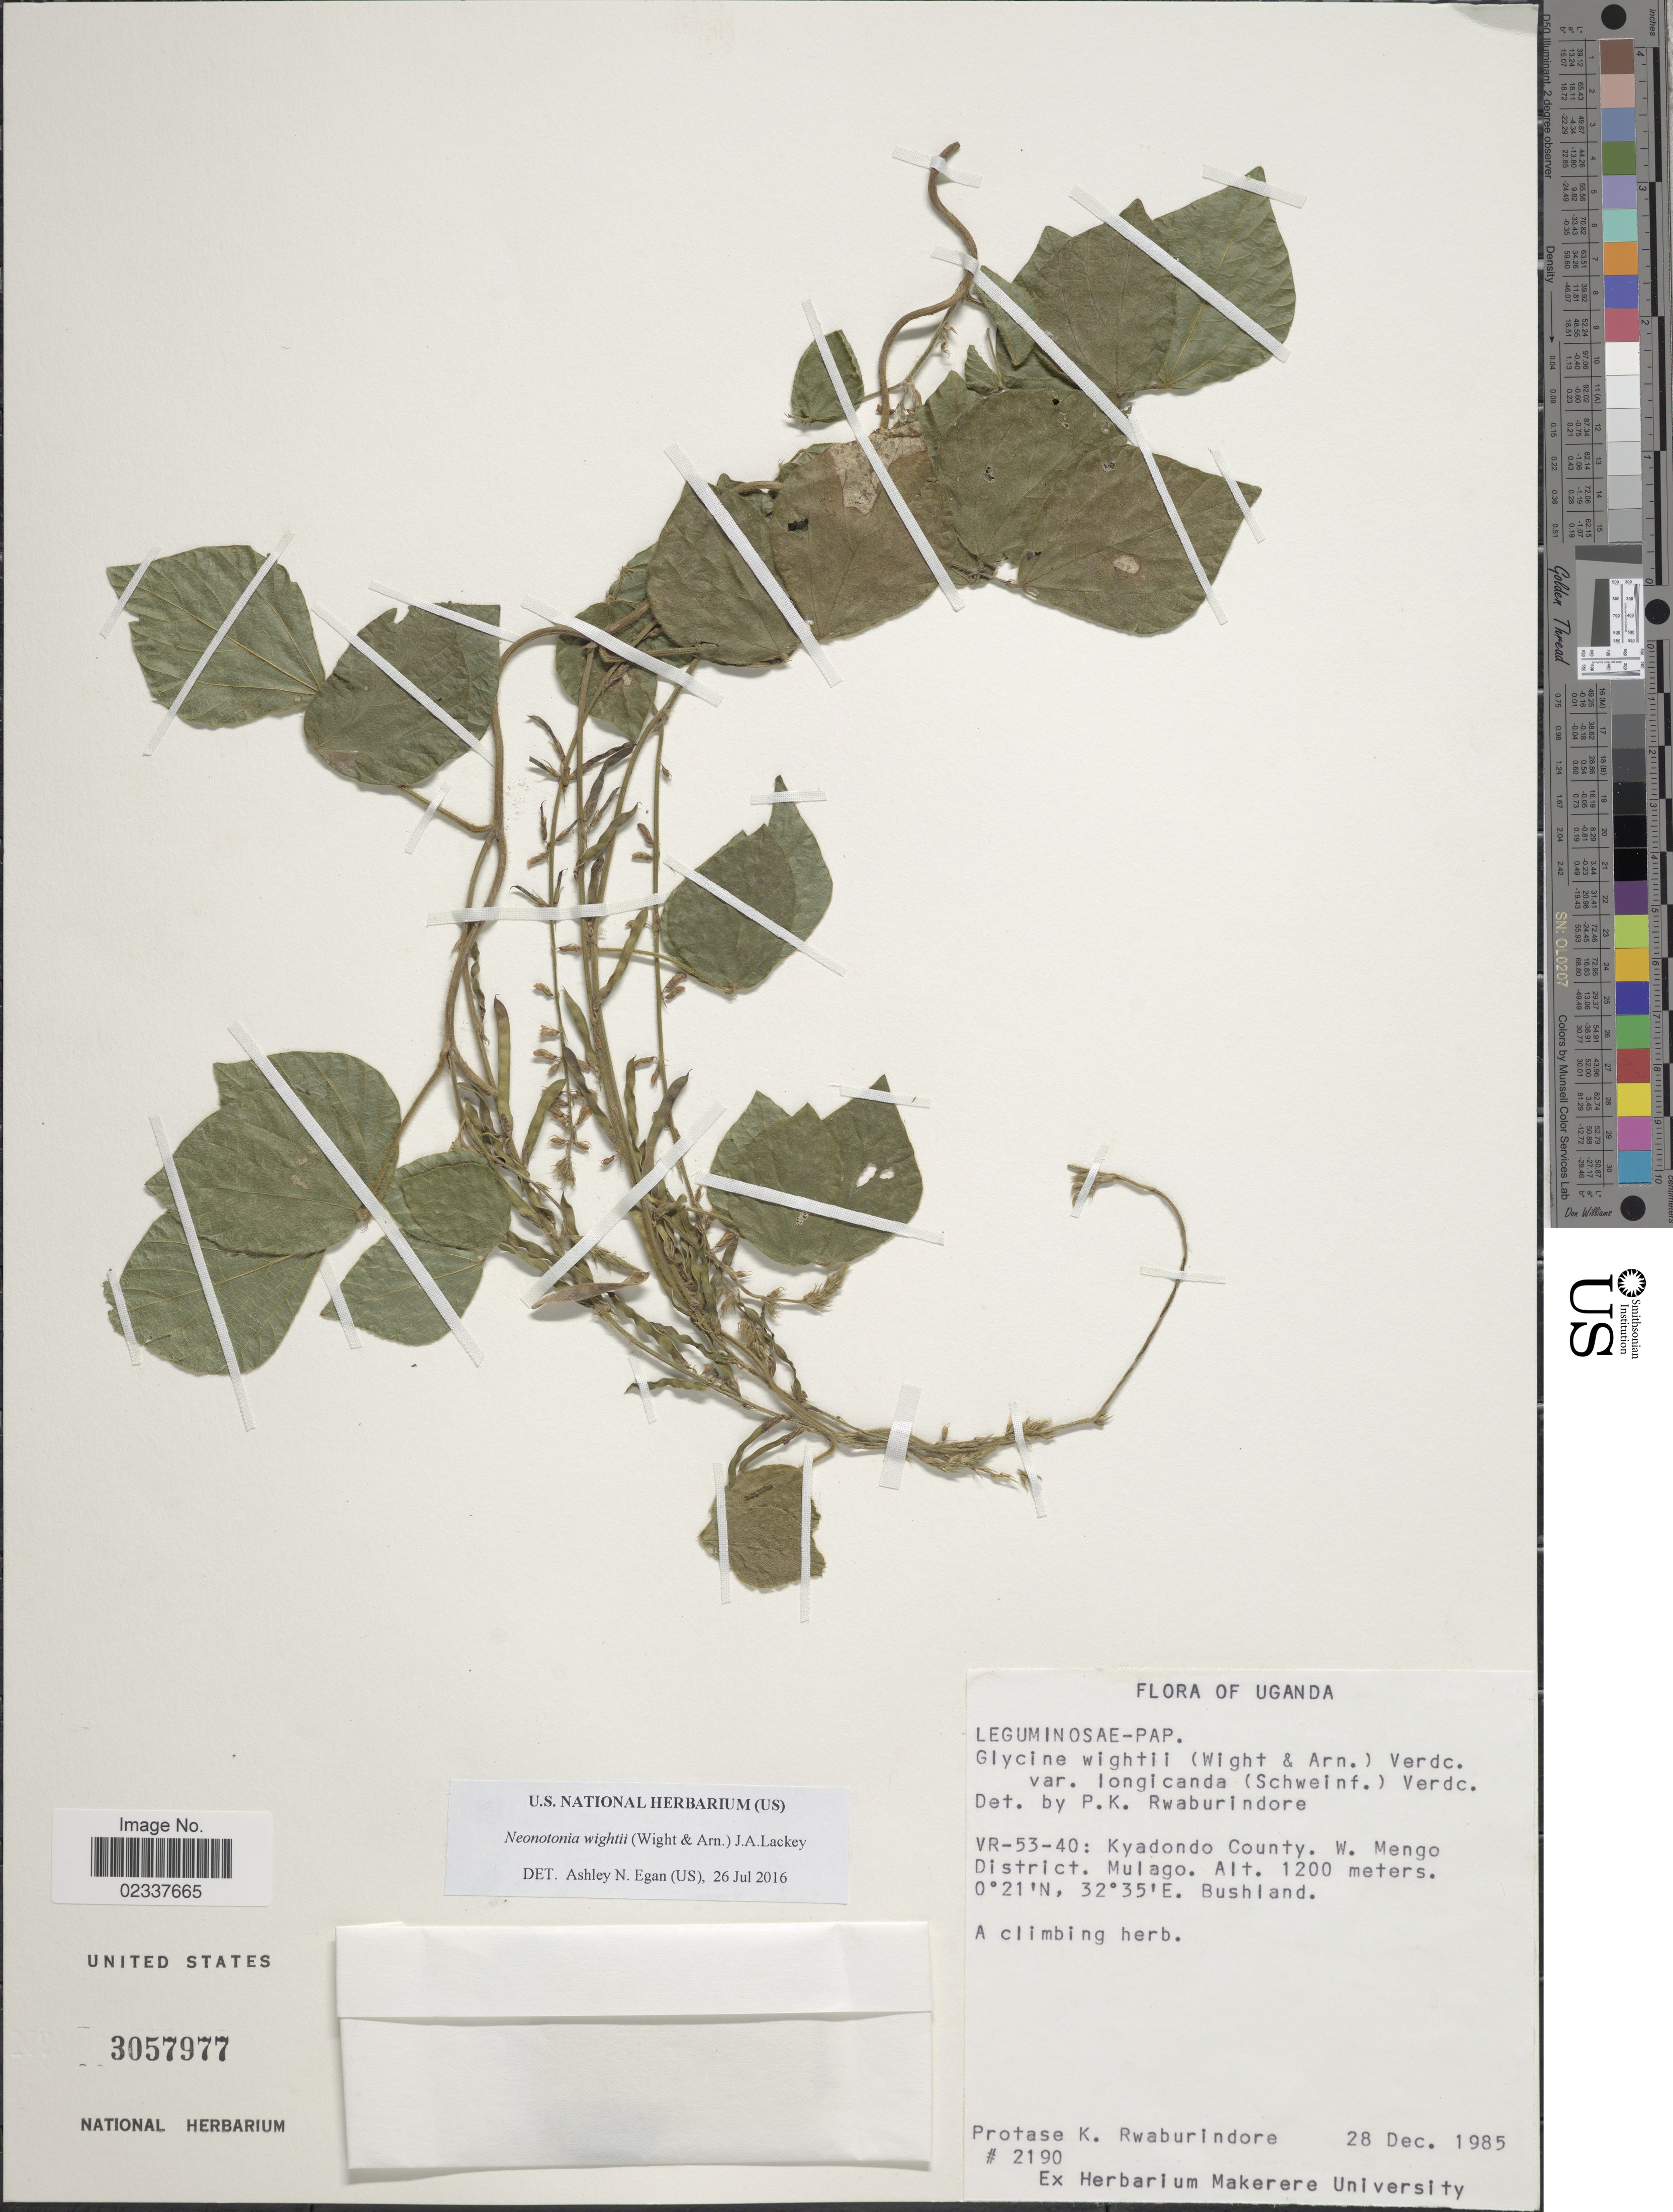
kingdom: Plantae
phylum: Tracheophyta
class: Magnoliopsida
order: Fabales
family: Fabaceae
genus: Neonotonia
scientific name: Neonotonia wightii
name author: (Arn.) J.A. Lackey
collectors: P. Rwaburindore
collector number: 2190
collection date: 1985-12-28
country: Uganda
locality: VR-33-40, Kyadondo County, W. Mengo district, Mulago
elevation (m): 1200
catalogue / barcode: US 3057977